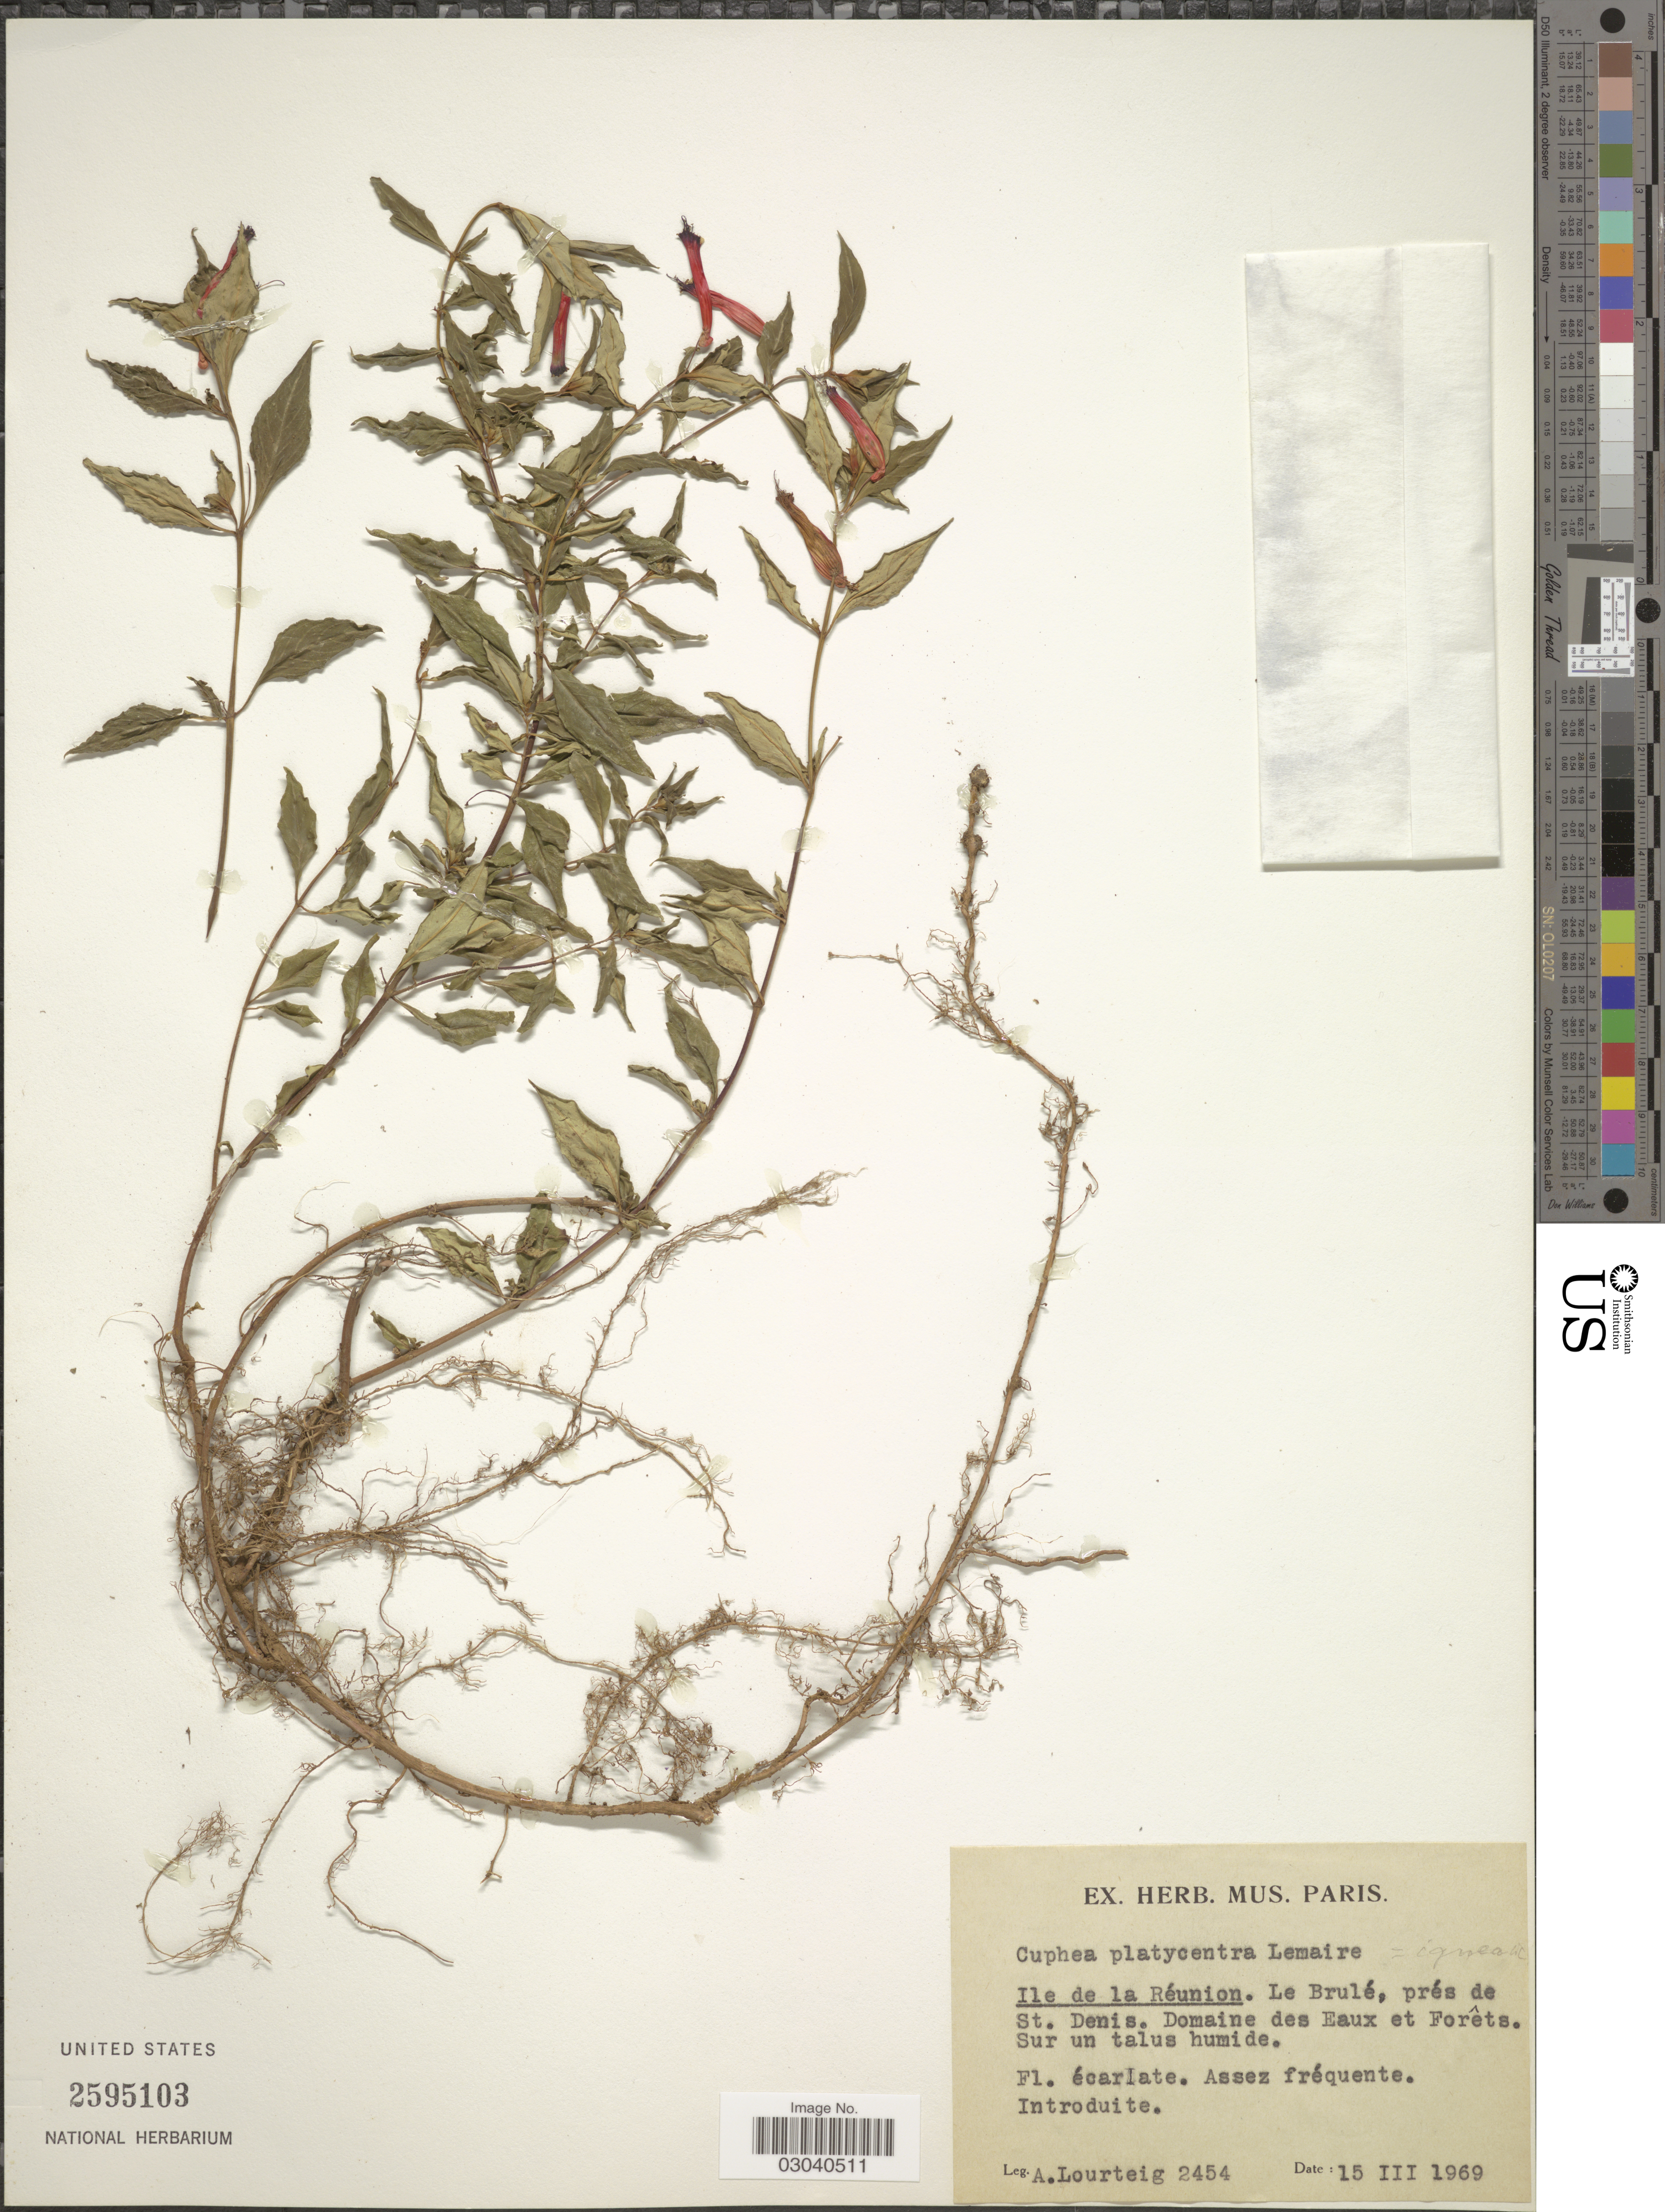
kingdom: Plantae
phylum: Tracheophyta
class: Magnoliopsida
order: Myrtales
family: Lythraceae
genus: Cuphea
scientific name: Cuphea platycentra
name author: Lem.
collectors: A. Lourteig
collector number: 2454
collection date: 1969-03-15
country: Reunion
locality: Ile de la Réunion. Le Brulé, prés de St. Denis.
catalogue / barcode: US 2595103